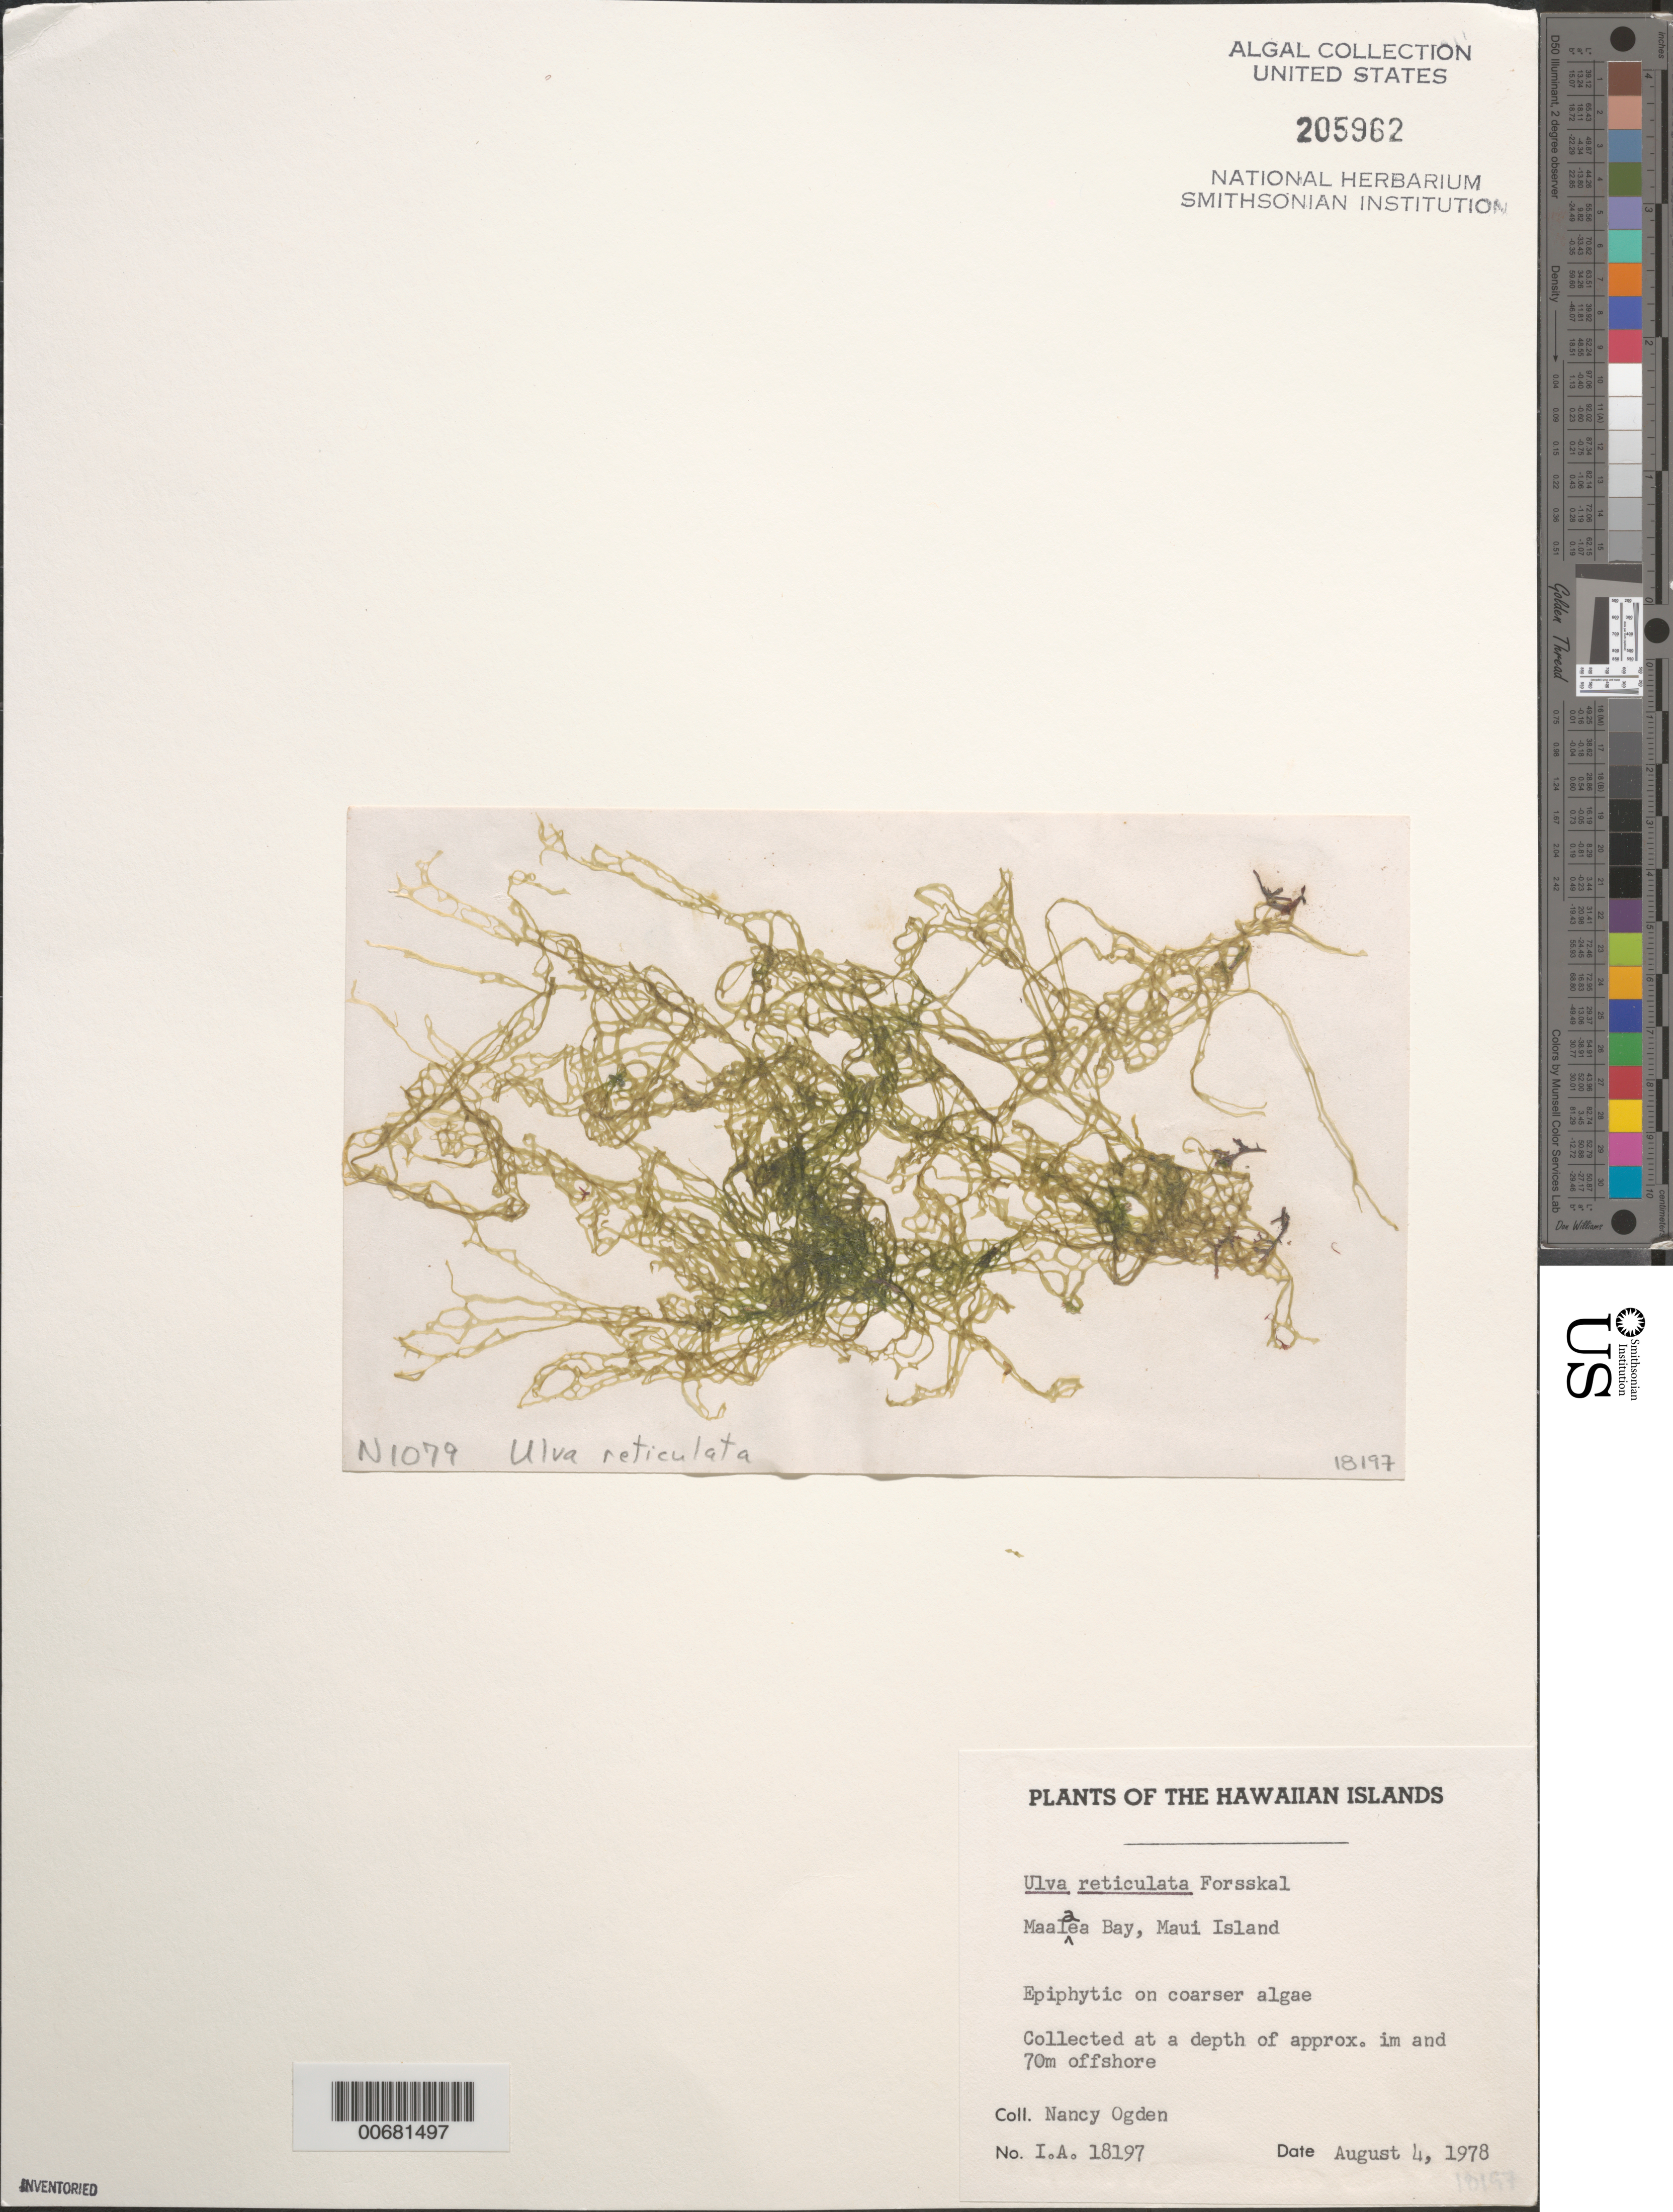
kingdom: Plantae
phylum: Chlorophyta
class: Ulvophyceae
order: Ulvales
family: Ulvaceae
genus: Ulva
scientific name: Ulva reticulata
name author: Forssk.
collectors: N.B. Ogden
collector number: IAA 18197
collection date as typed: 04 Aug 1978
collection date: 1978-08-04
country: United States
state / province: Hawaii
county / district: Maui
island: Maui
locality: Maalaea Bay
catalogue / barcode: US 205962